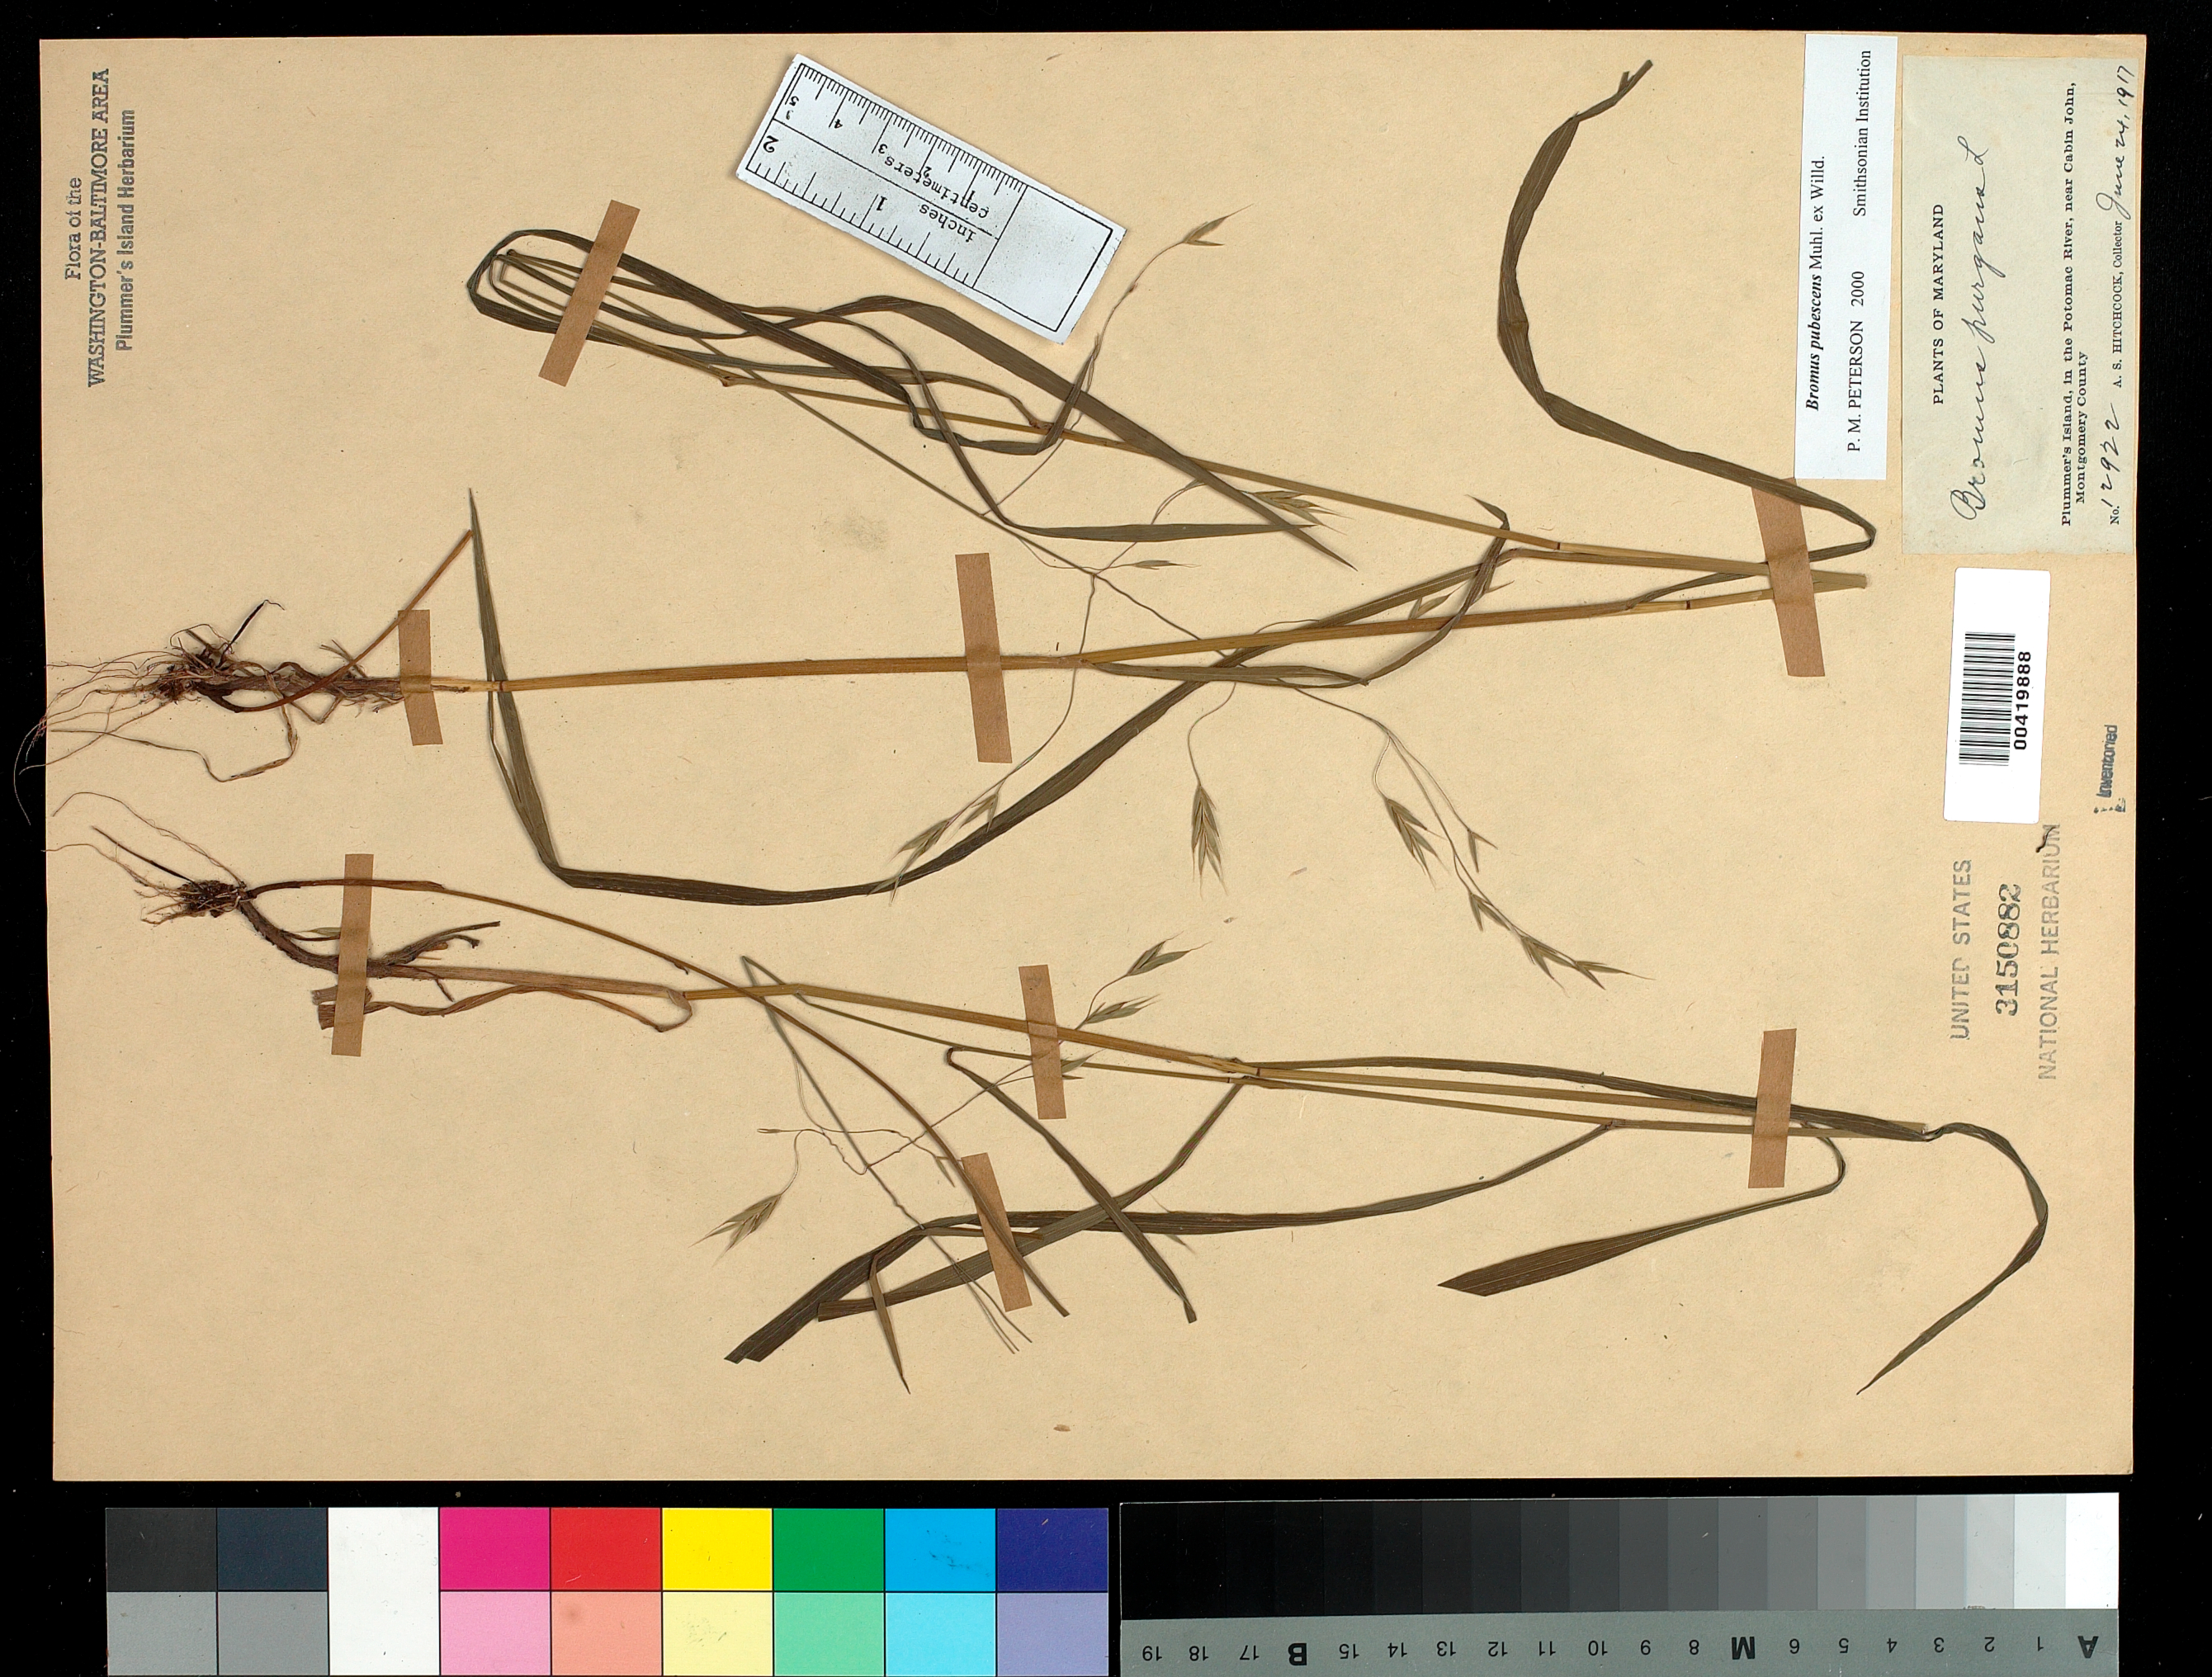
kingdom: Plantae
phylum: Tracheophyta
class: Liliopsida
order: Poales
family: Poaceae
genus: Bromus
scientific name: Bromus pubescens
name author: Muhl. ex Willd.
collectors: A. S. Hitchcock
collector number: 12922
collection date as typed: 24 Jun 1917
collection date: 1917-06-24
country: United States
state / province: Maryland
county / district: Montgomery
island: Plummers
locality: Plummer's Island Plummers Island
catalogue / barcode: US 3150882